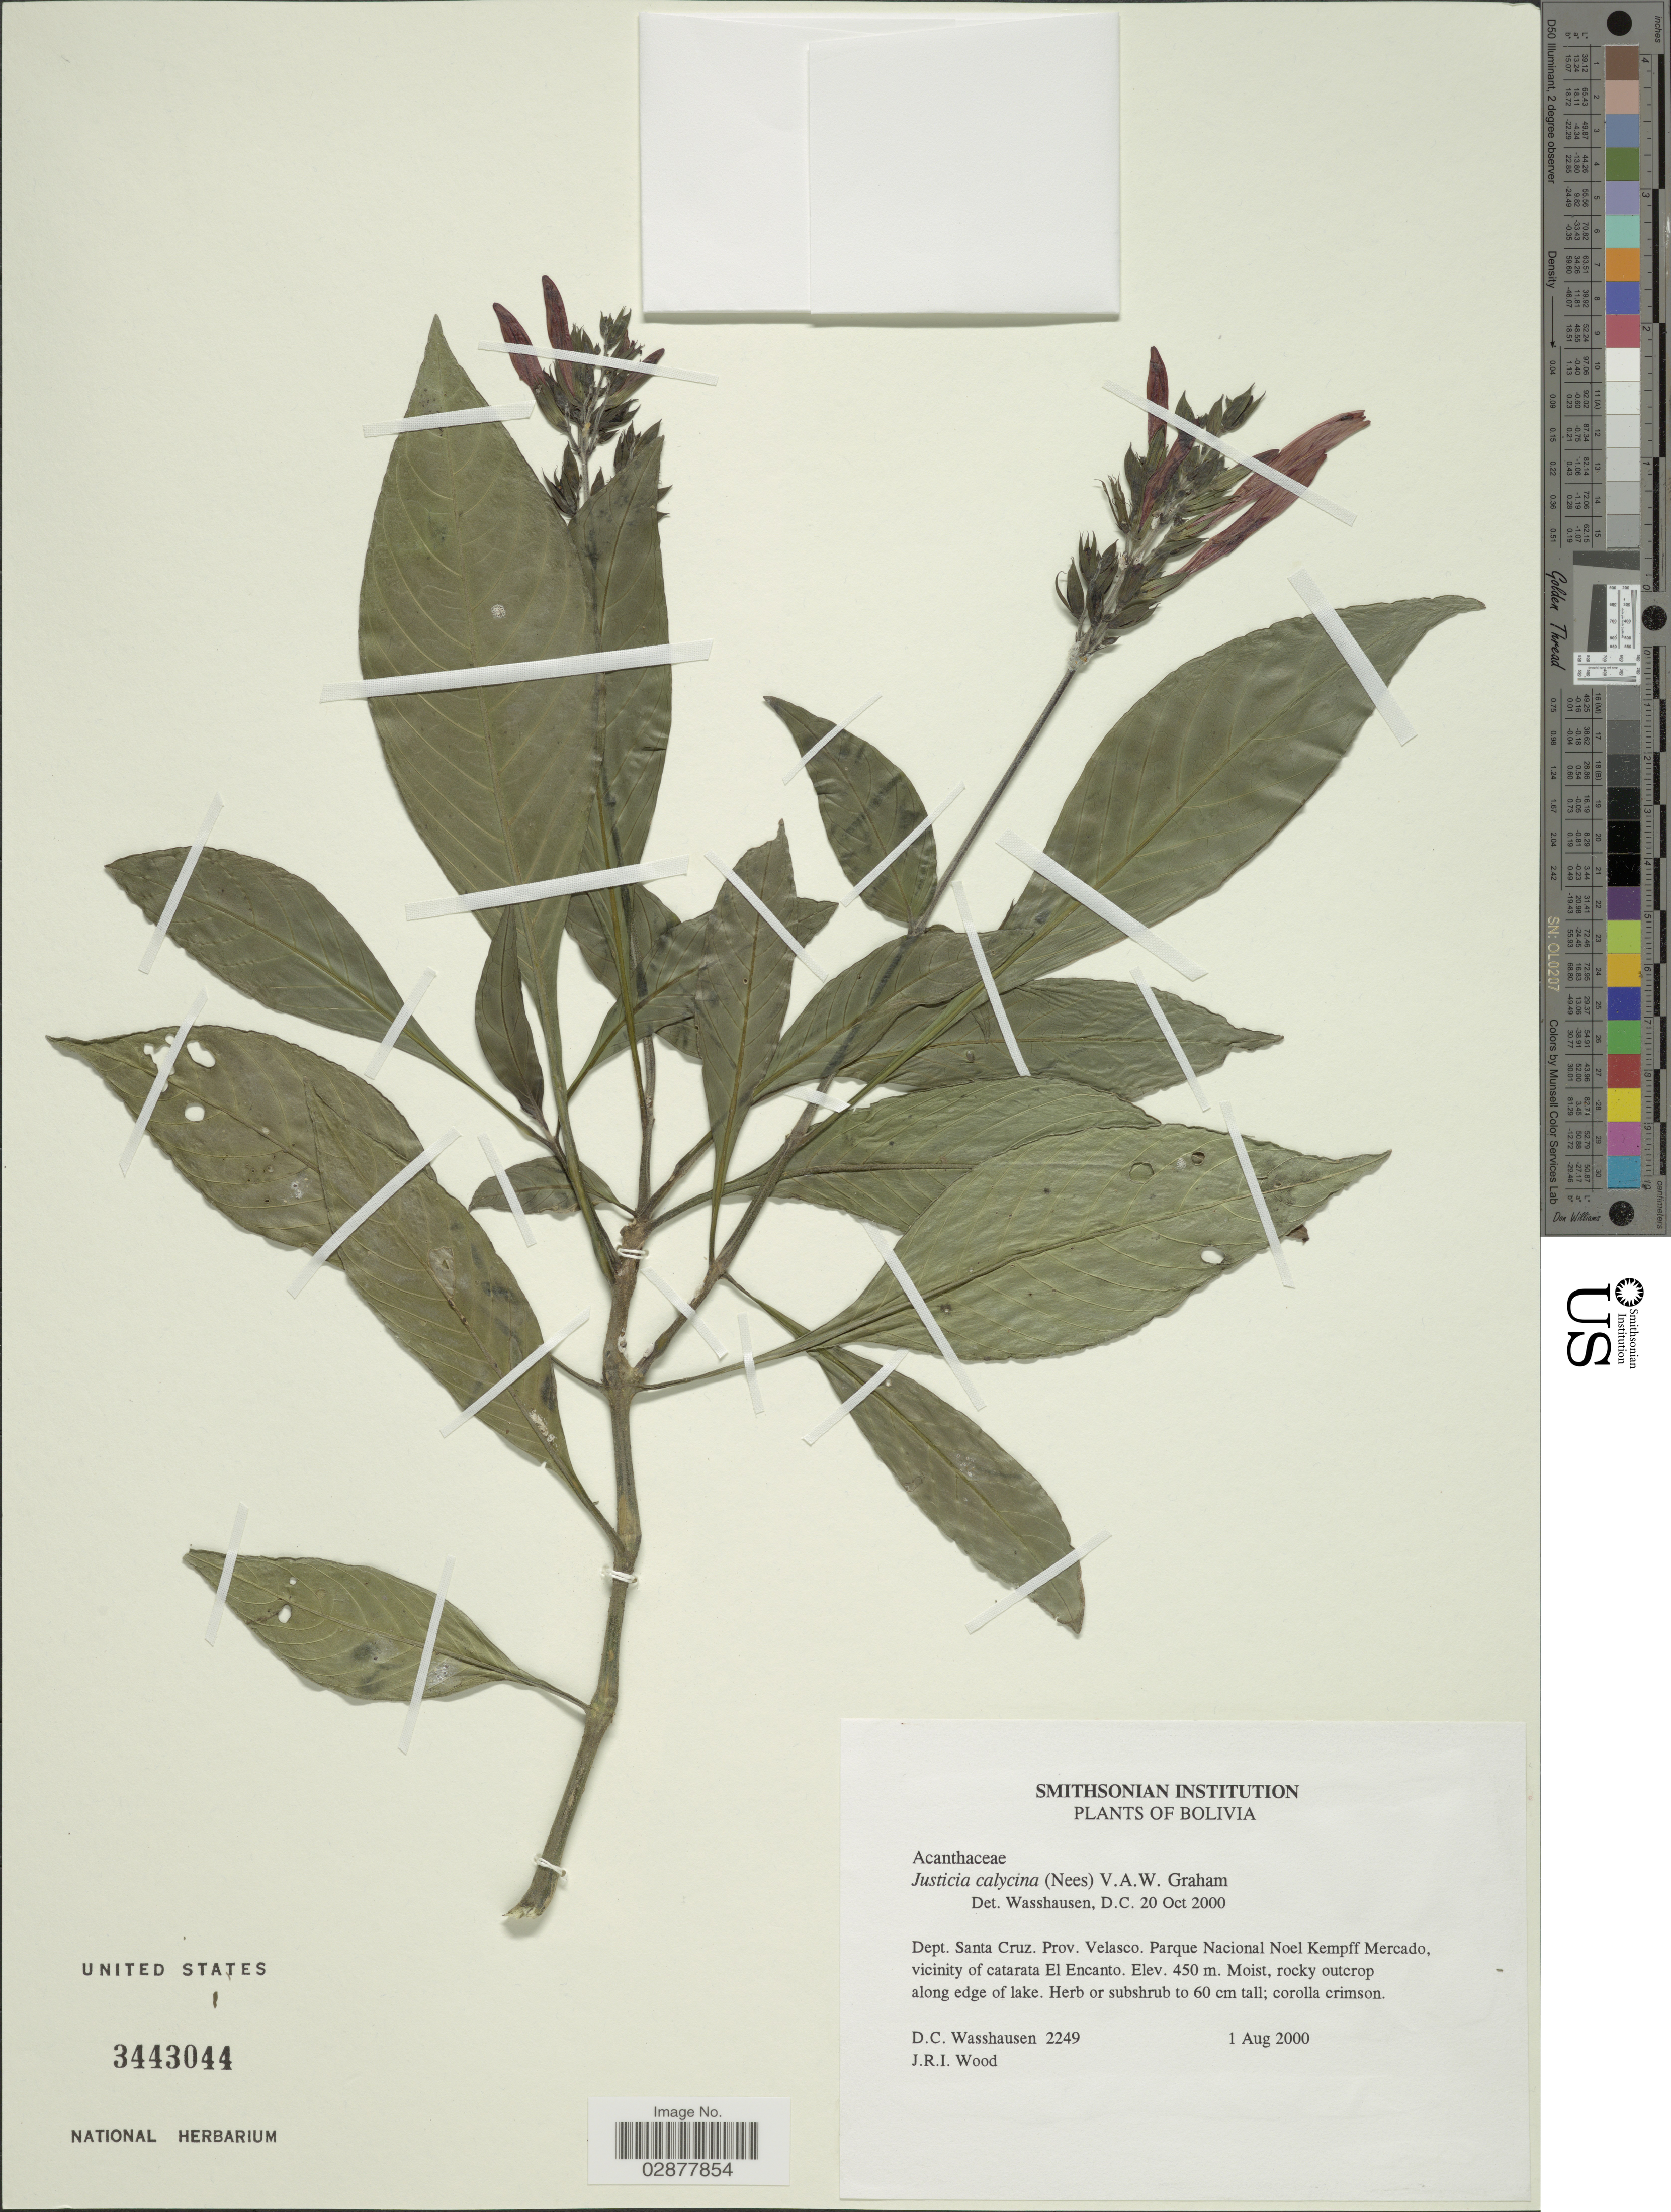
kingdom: Plantae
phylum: Tracheophyta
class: Magnoliopsida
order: Lamiales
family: Acanthaceae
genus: Justicia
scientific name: Justicia calycina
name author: (Nees) V.A.W. Graham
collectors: D. C. Wasshausen & J. R. I. Wood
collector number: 2249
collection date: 2000-08-01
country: Bolivia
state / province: Santa Cruz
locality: Dept. Santa Cruz. Prov. Velasco. Parque Nacional Noel Kempff Mercado, vicinity of catarata El Encanto.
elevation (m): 450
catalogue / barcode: US 3443044